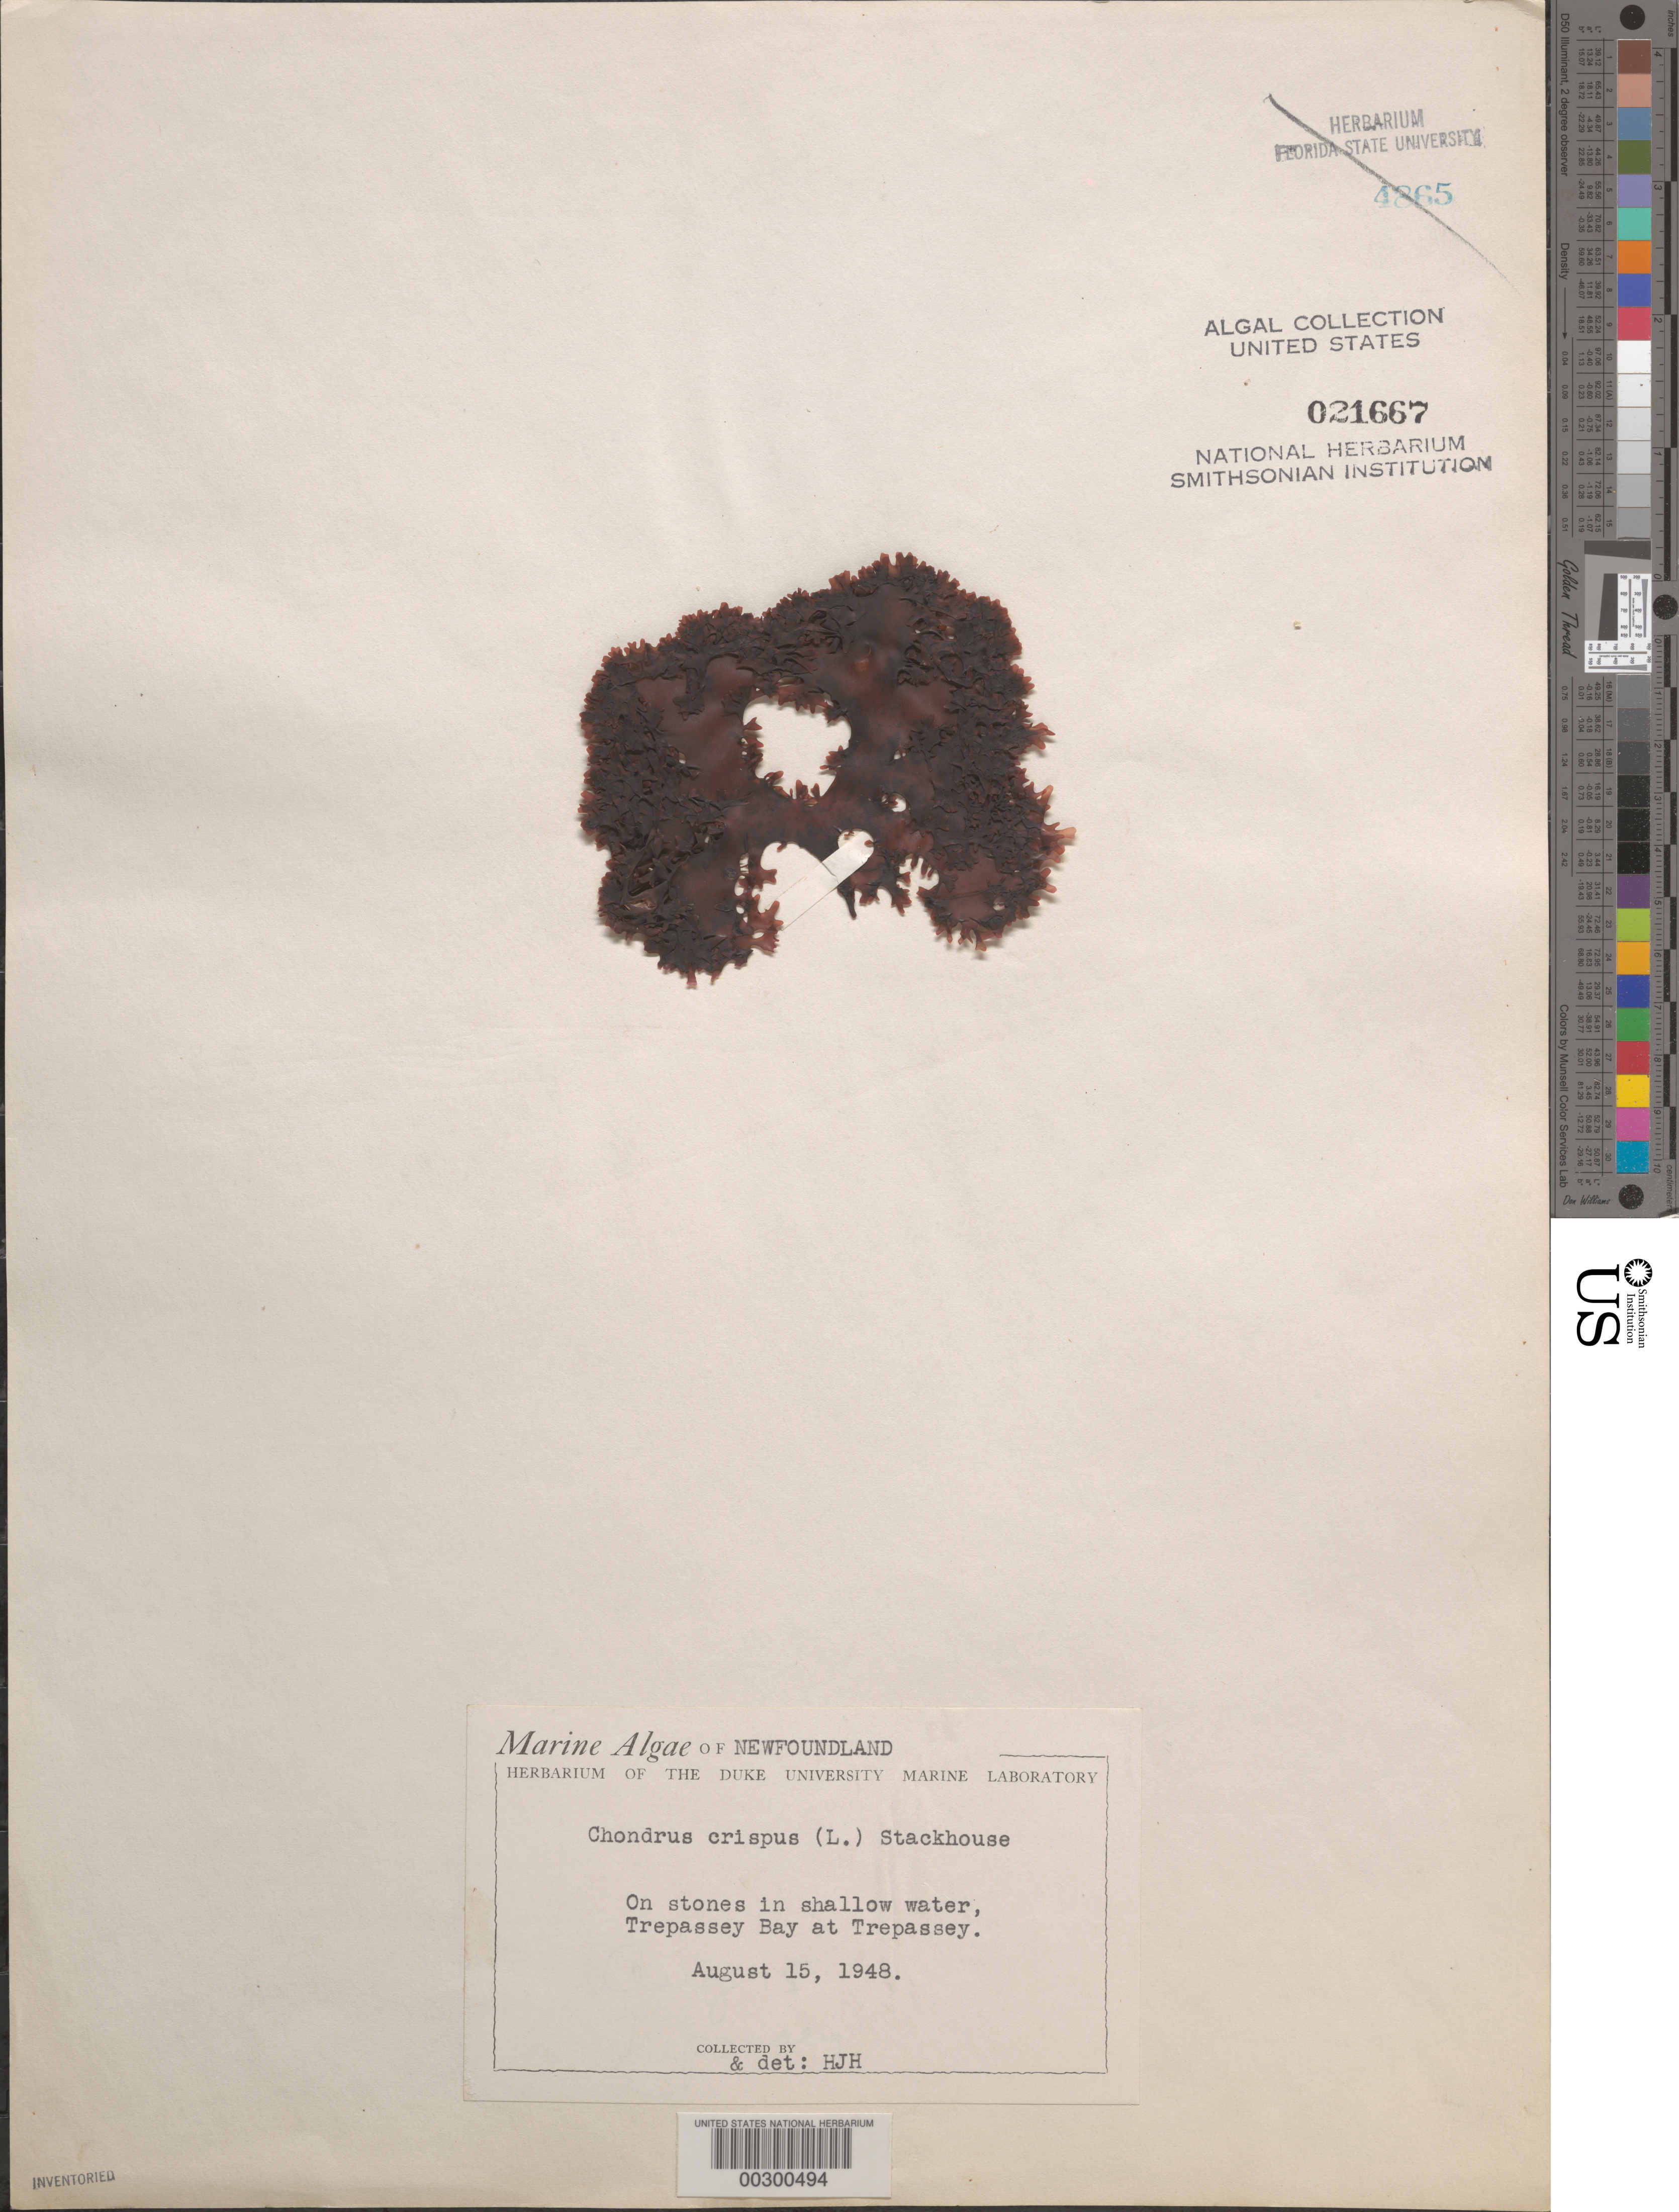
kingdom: Plantae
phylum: Rhodophyta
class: Florideophyceae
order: Gigartinales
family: Gigartinaceae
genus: Chondrus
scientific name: Chondrus crispus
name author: Stackh.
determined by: Humm, Harold J.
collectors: H. J. Humm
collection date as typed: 15 Aug 1948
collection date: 1948-08-15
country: Canada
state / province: Newfoundland and Labrador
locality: Trepassey Bay, Trepassey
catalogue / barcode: US 21667